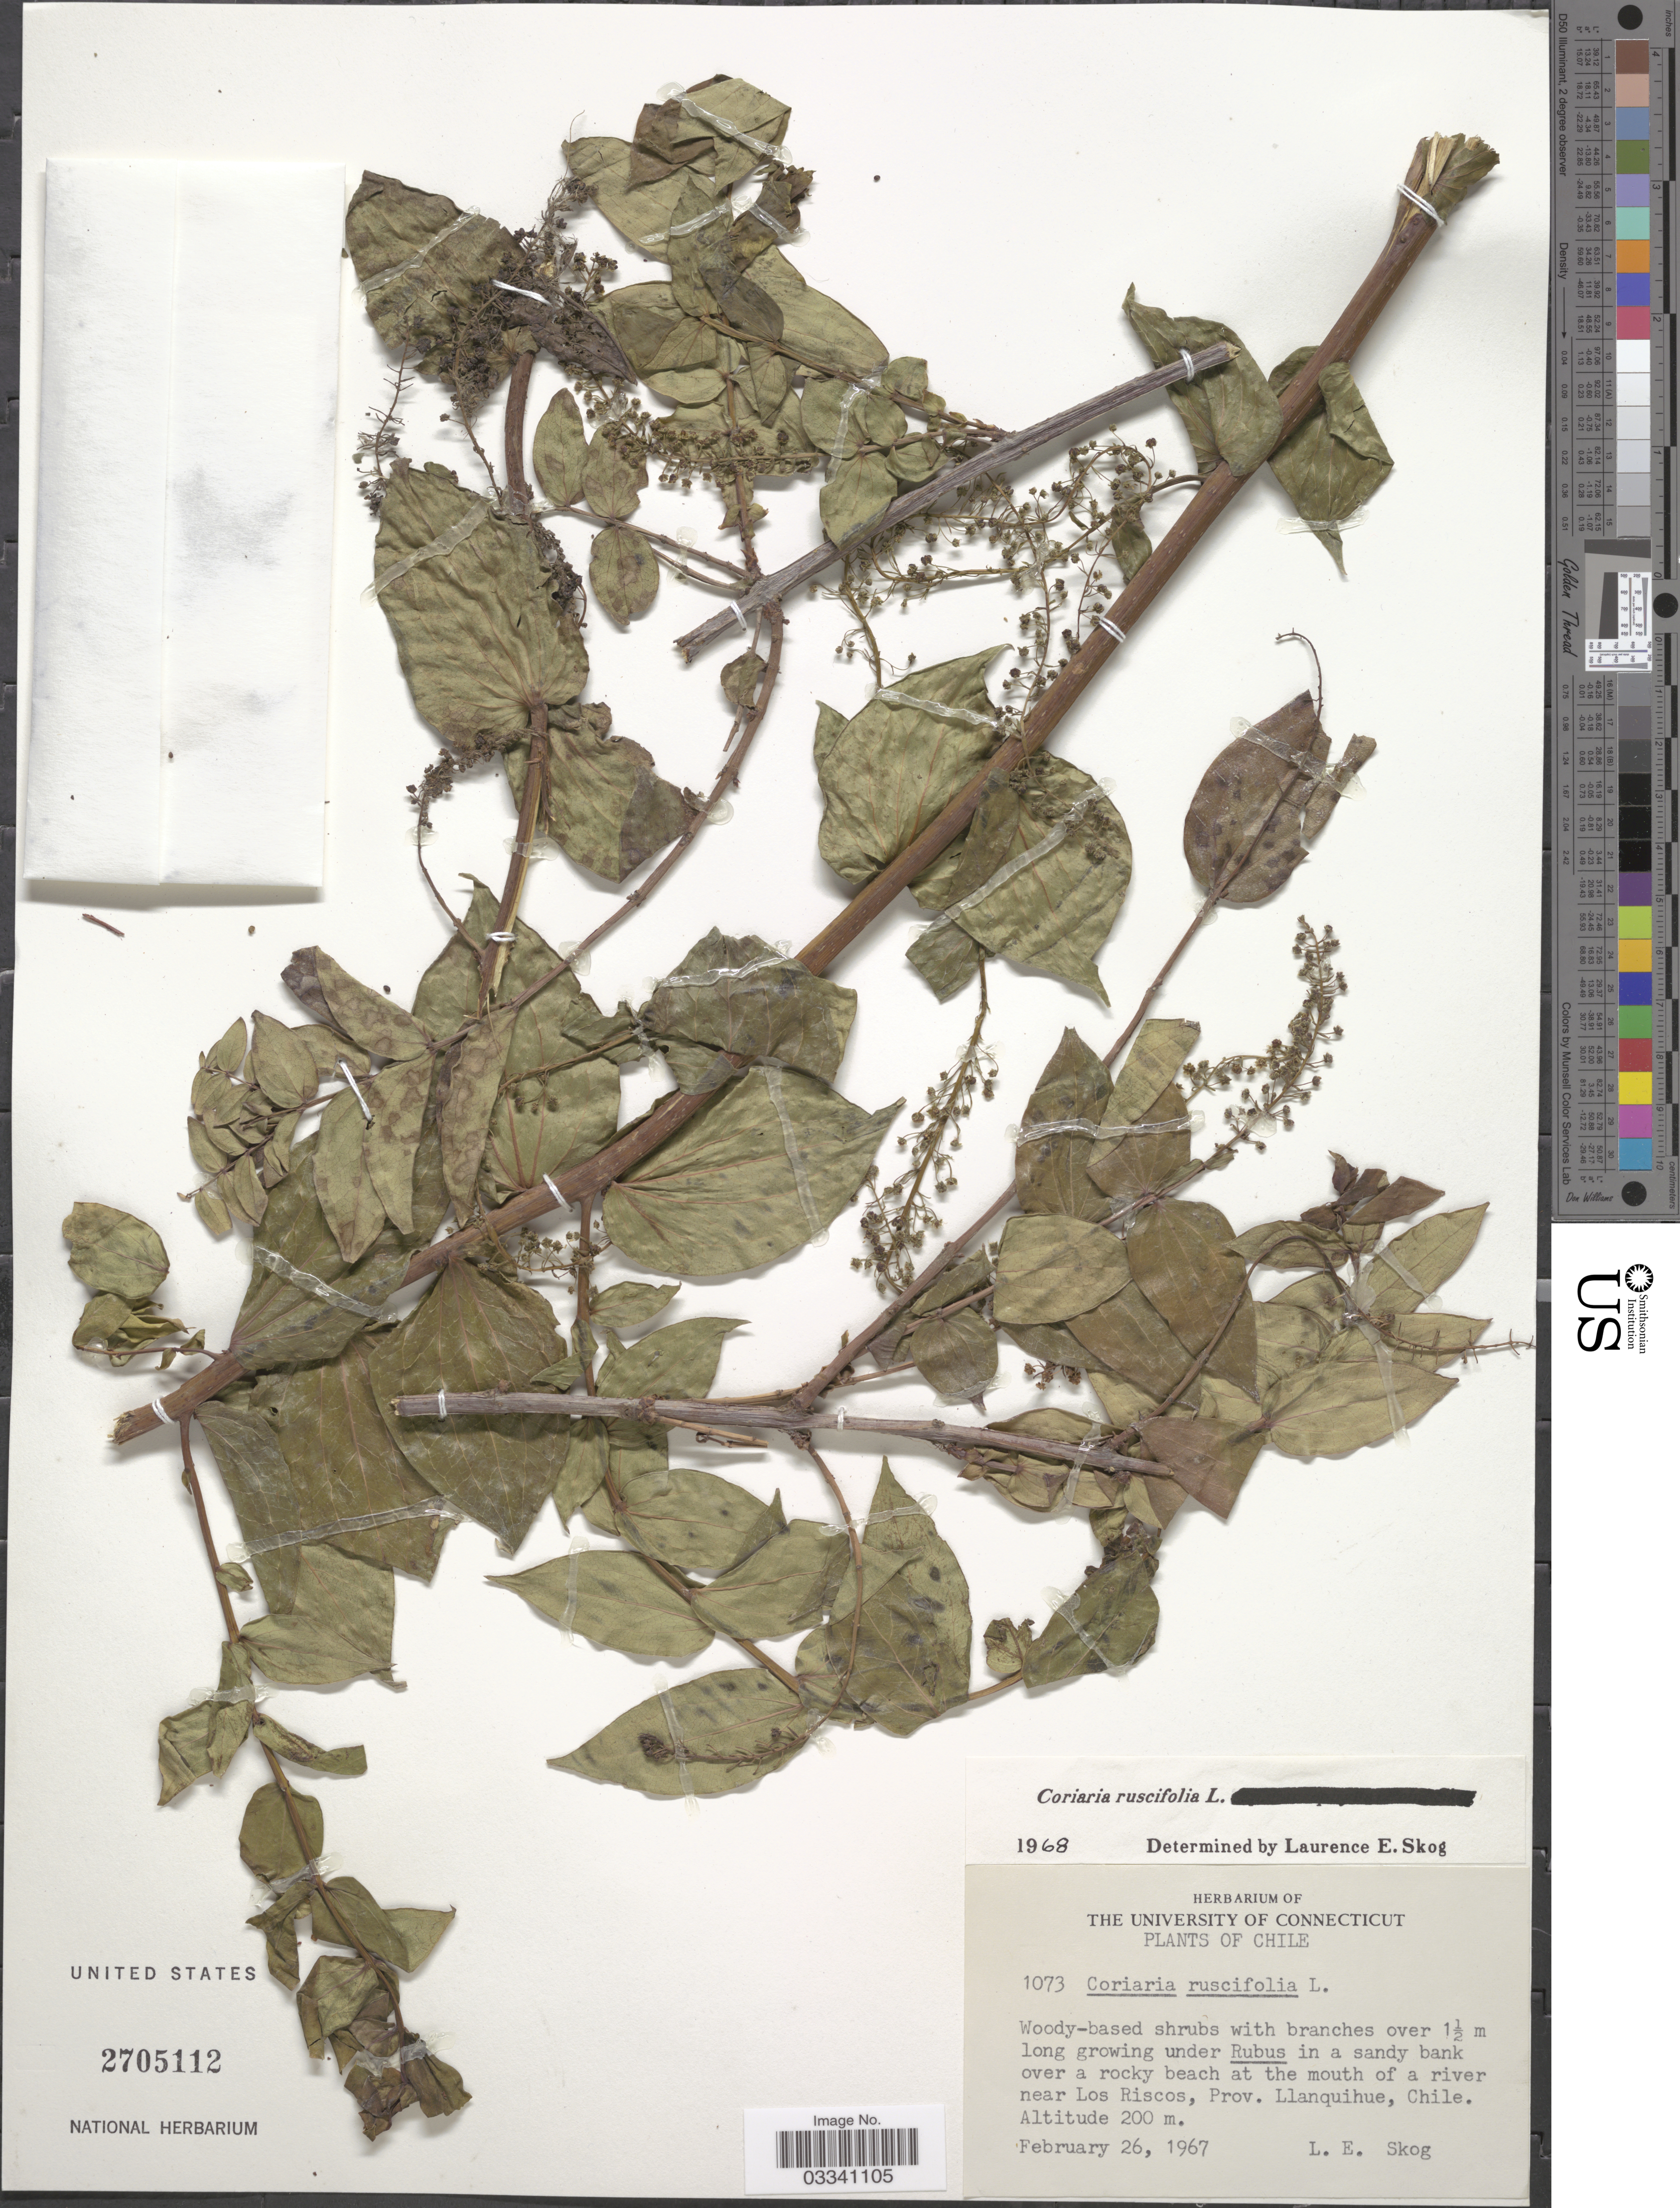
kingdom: Plantae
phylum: Tracheophyta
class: Magnoliopsida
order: Cucurbitales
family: Coriariaceae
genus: Coriaria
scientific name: Coriaria ruscifolia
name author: L.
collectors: L. E. Skog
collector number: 1073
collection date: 1967-02-26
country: Chile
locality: Over a rocky beach at the mouth of a river near Los Riscos, Prov. Llanquihue.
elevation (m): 200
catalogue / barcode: US 2705112